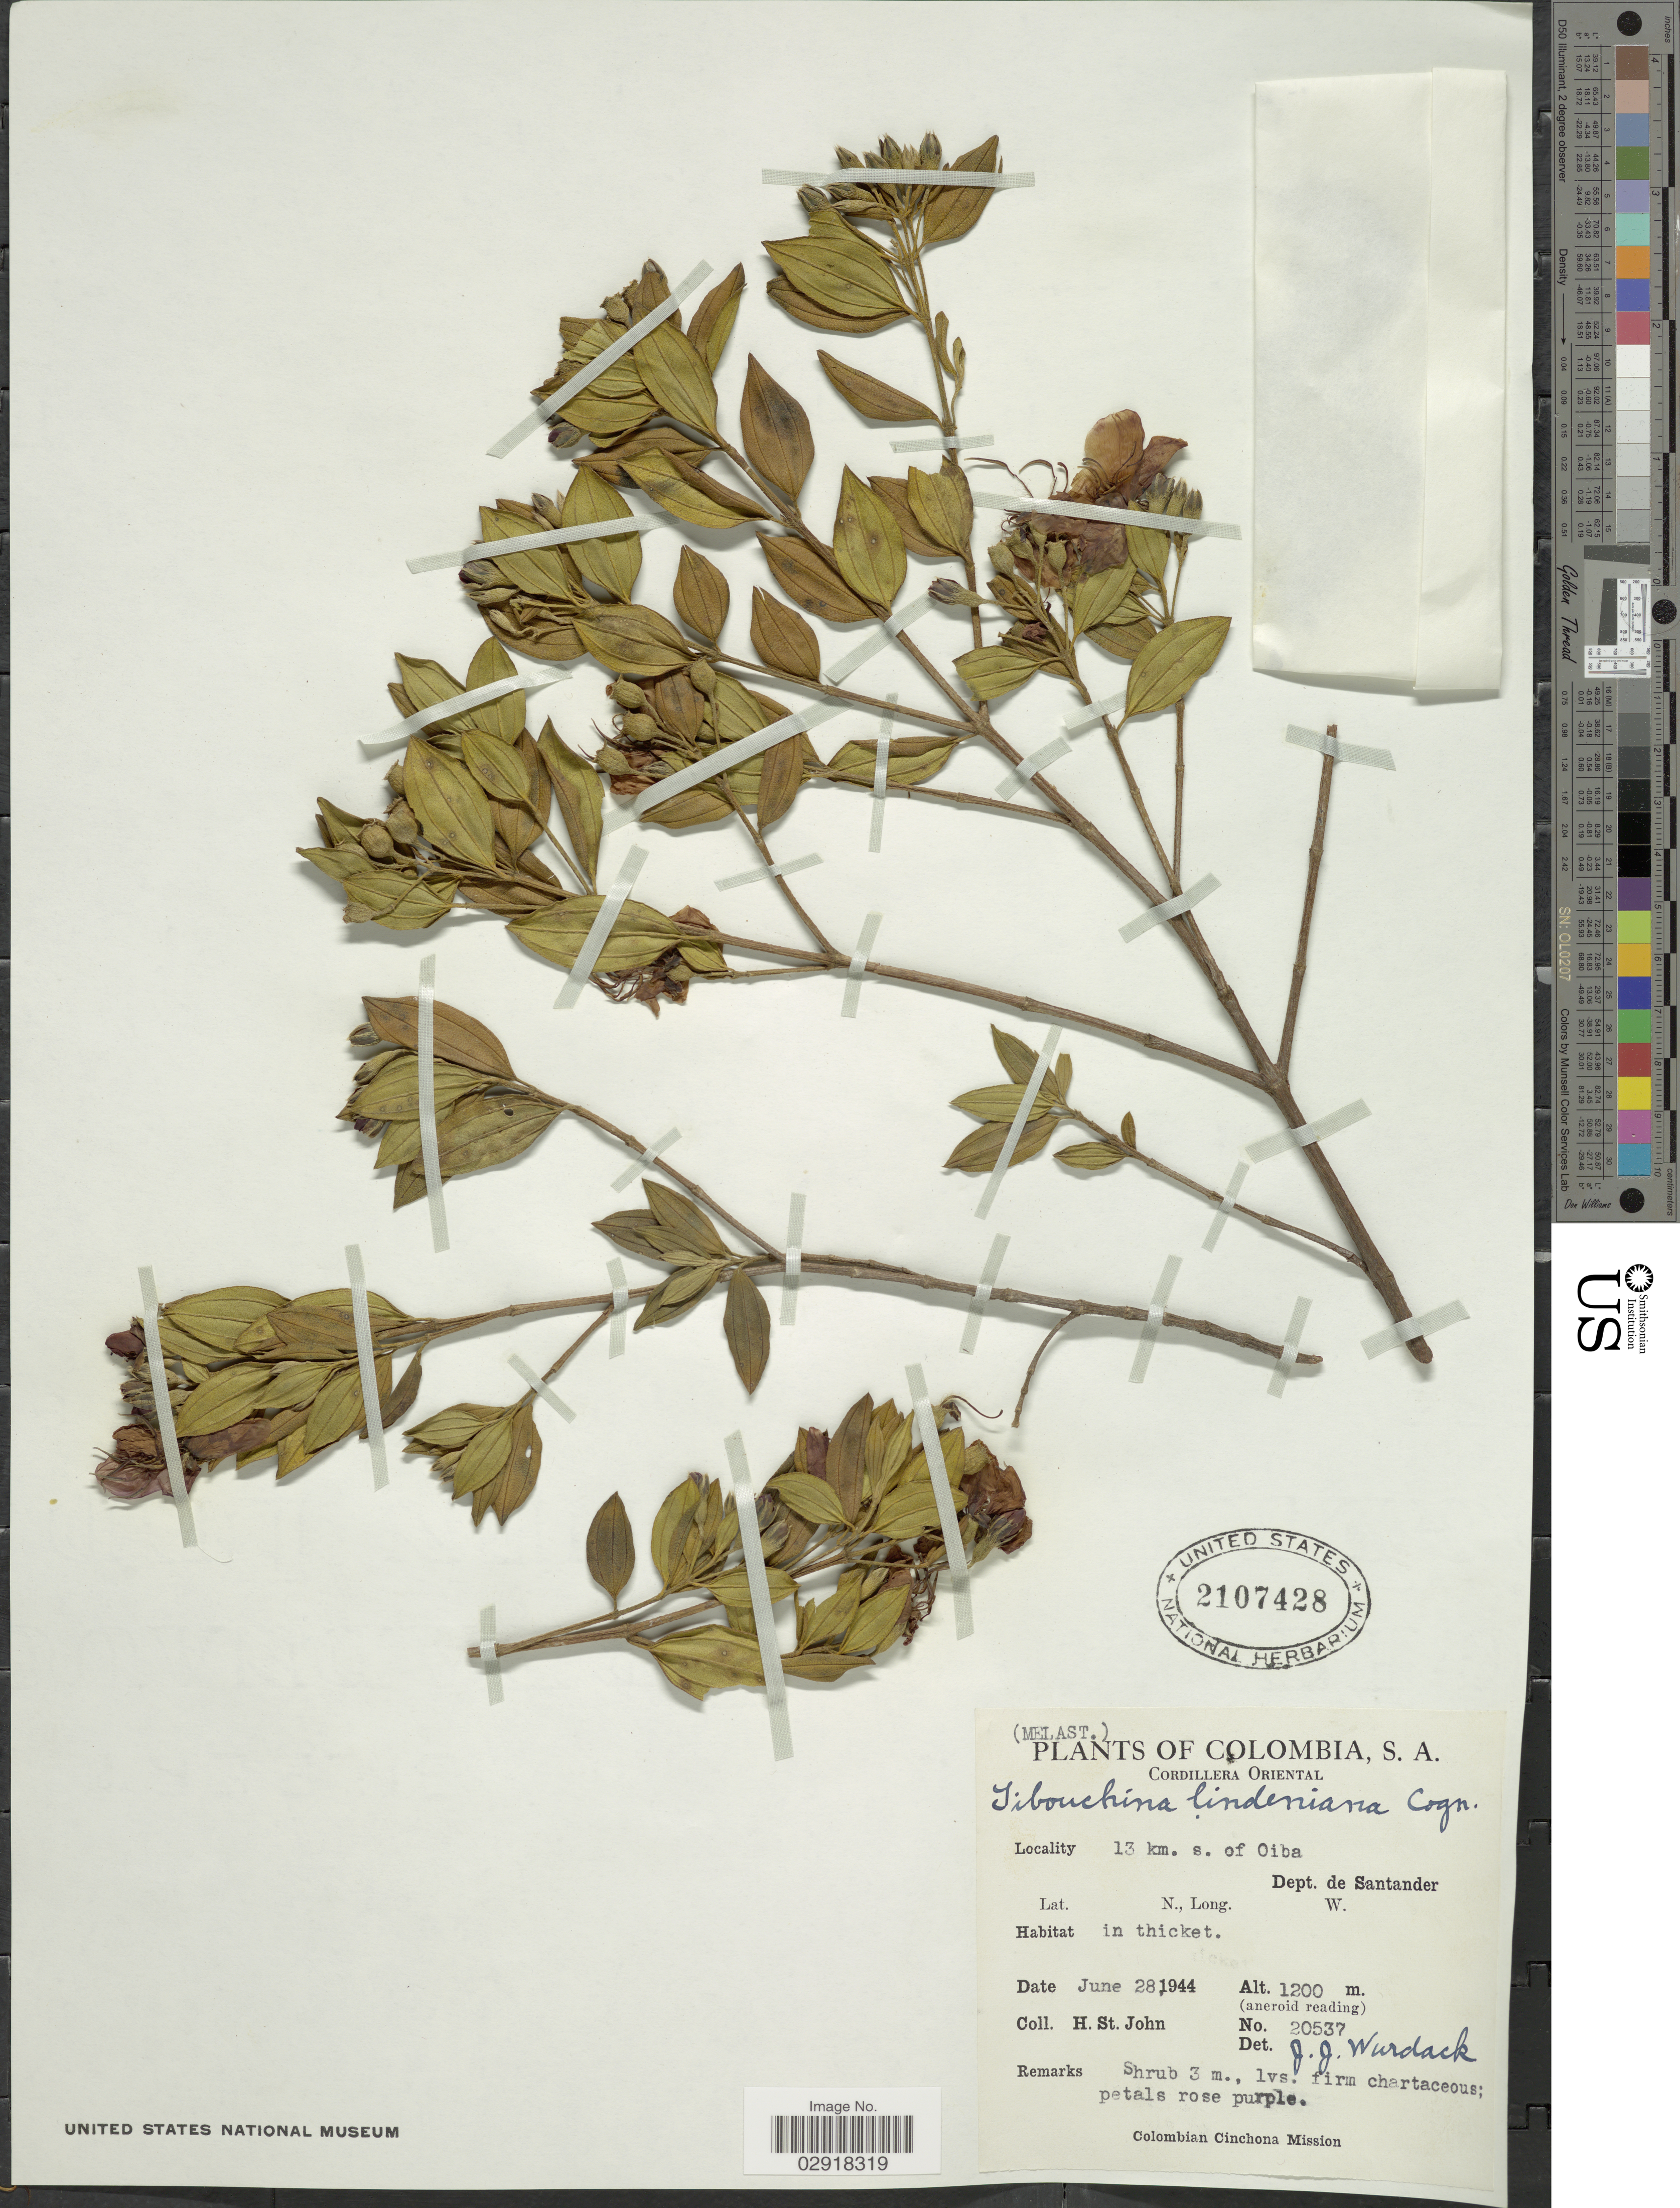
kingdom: Plantae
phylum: Tracheophyta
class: Magnoliopsida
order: Myrtales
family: Melastomataceae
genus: Pleroma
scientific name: Pleroma martiale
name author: (Cham.) Triana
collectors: H. St. John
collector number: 20537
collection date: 1944-06-28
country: Colombia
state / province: Santander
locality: Cordillera Oriental, 13 km s. of Oiba, Dept. de Santander.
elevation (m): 1200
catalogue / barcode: US 2107428